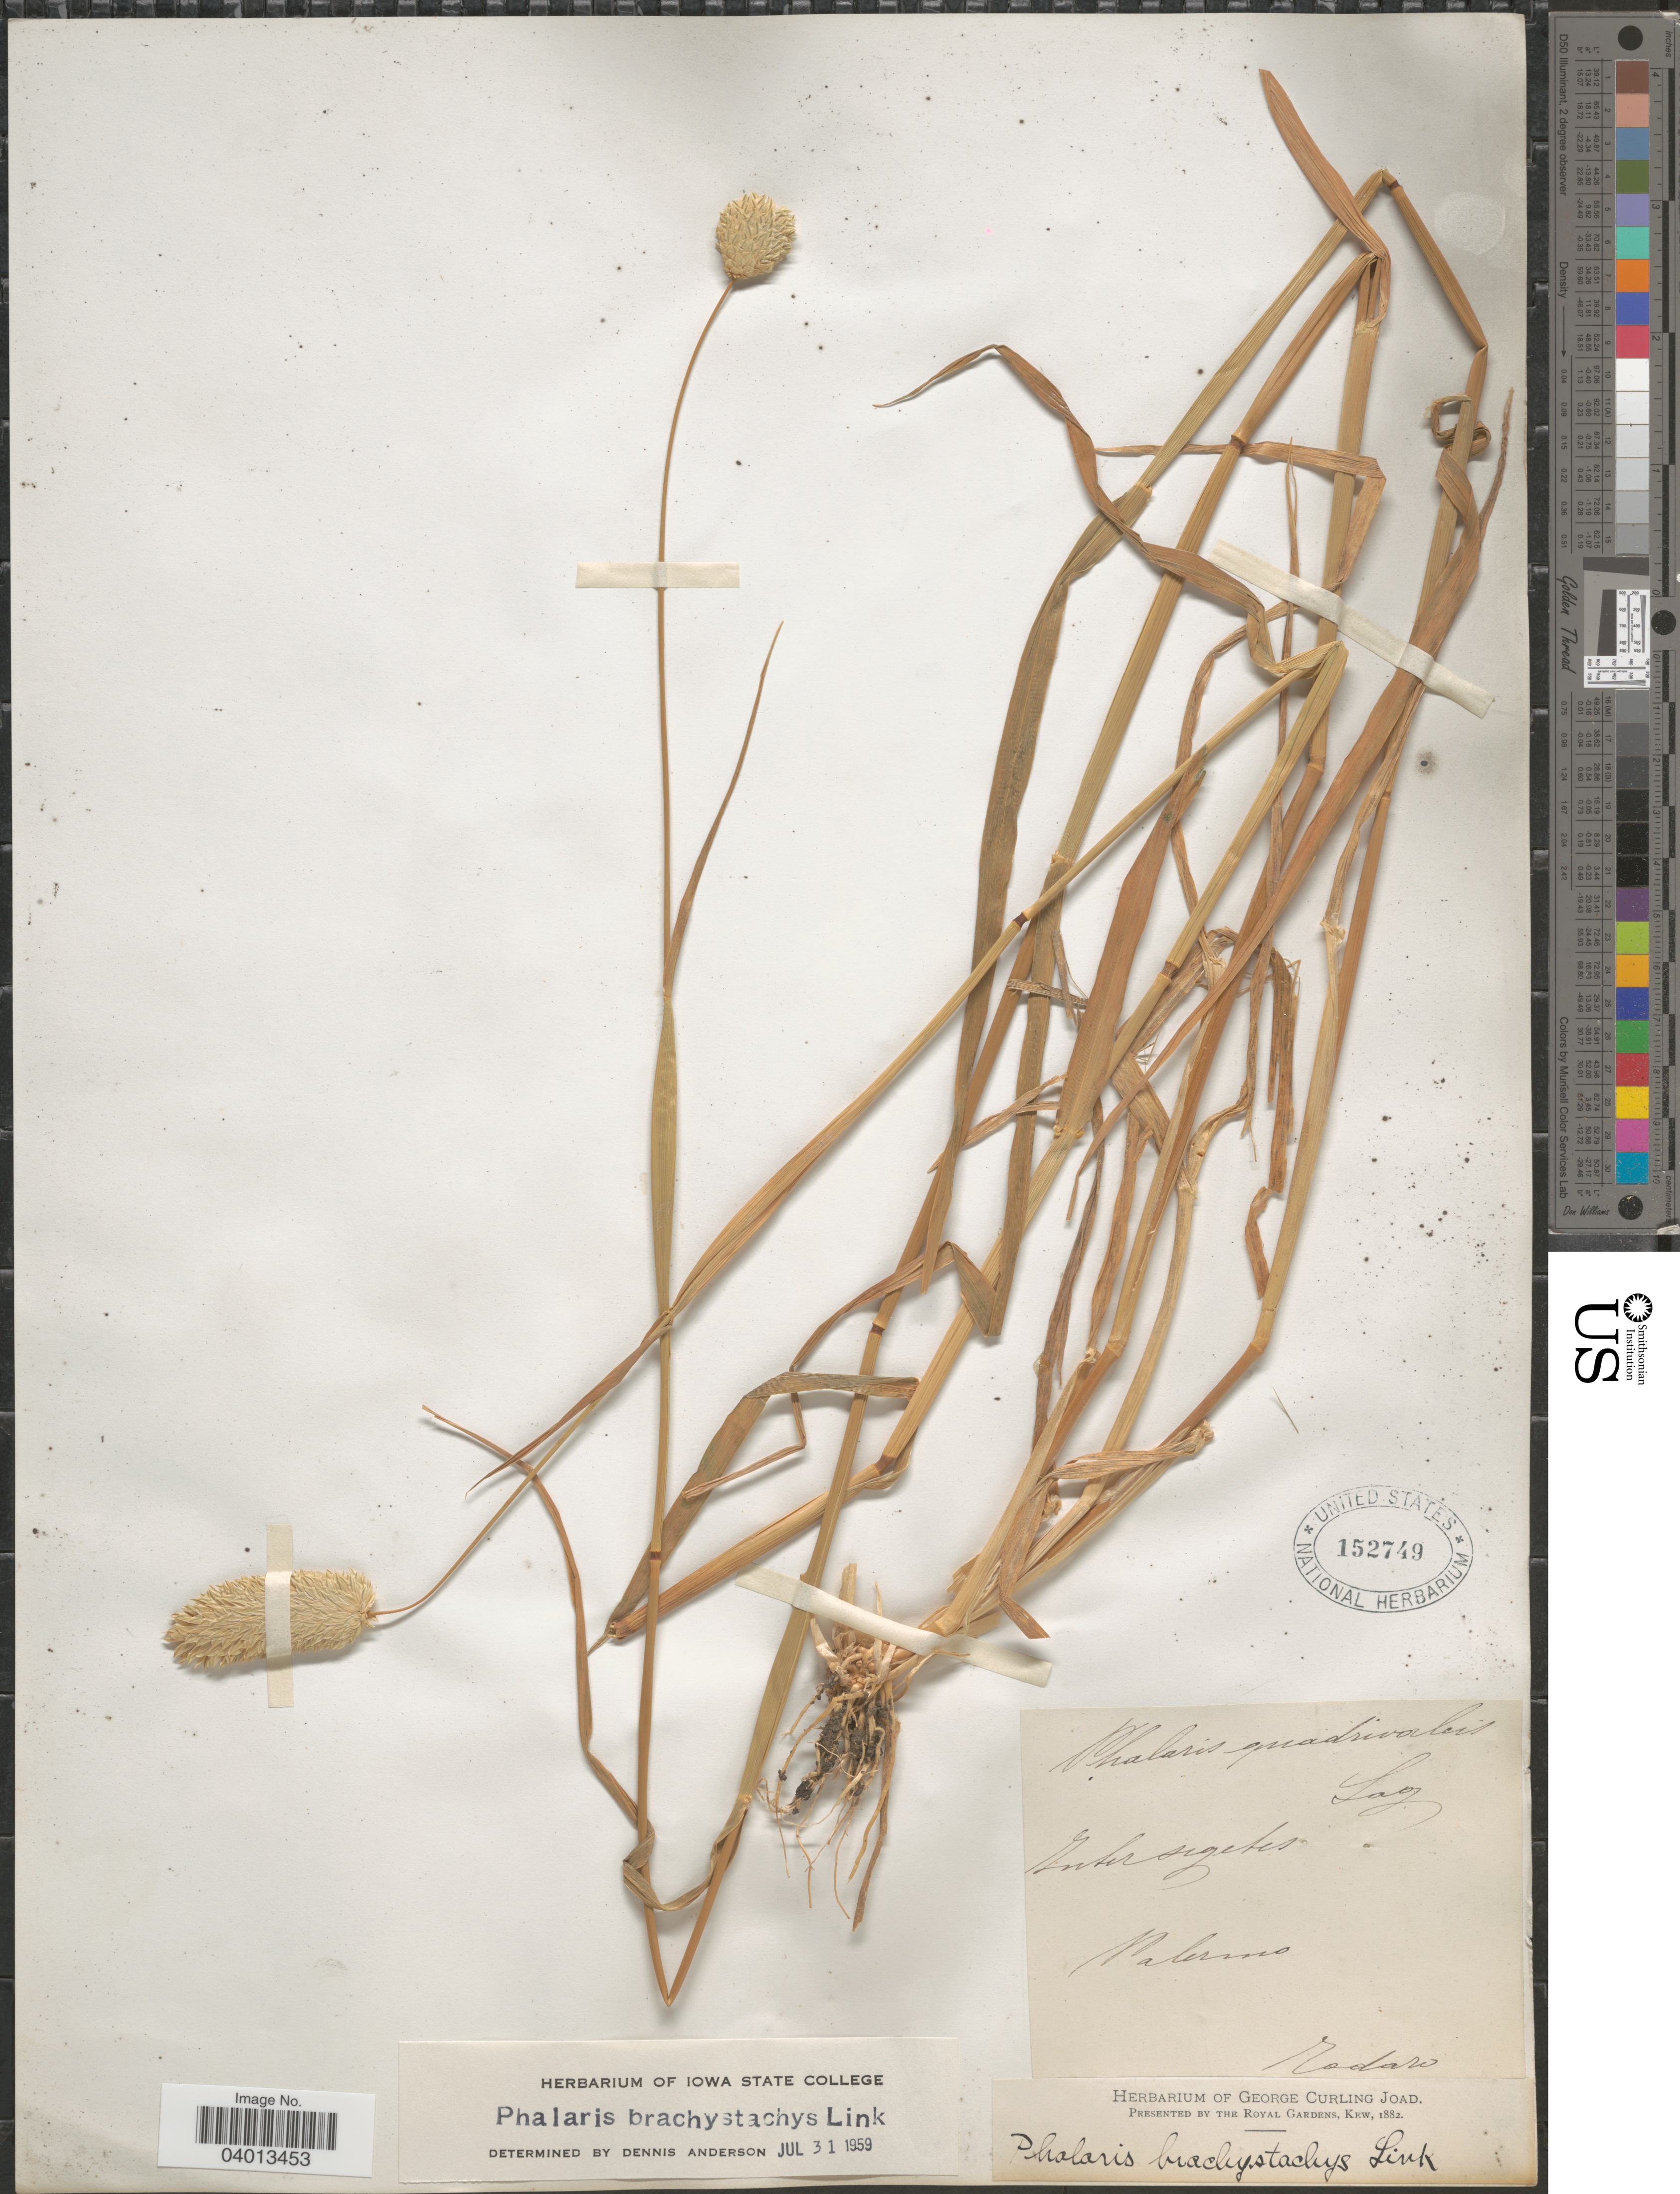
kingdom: Plantae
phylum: Tracheophyta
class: Liliopsida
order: Poales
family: Poaceae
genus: Phalaris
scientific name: Phalaris brachystachys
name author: Link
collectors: Todaro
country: Italy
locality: Inter segetes. Palermo.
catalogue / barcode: US 152749